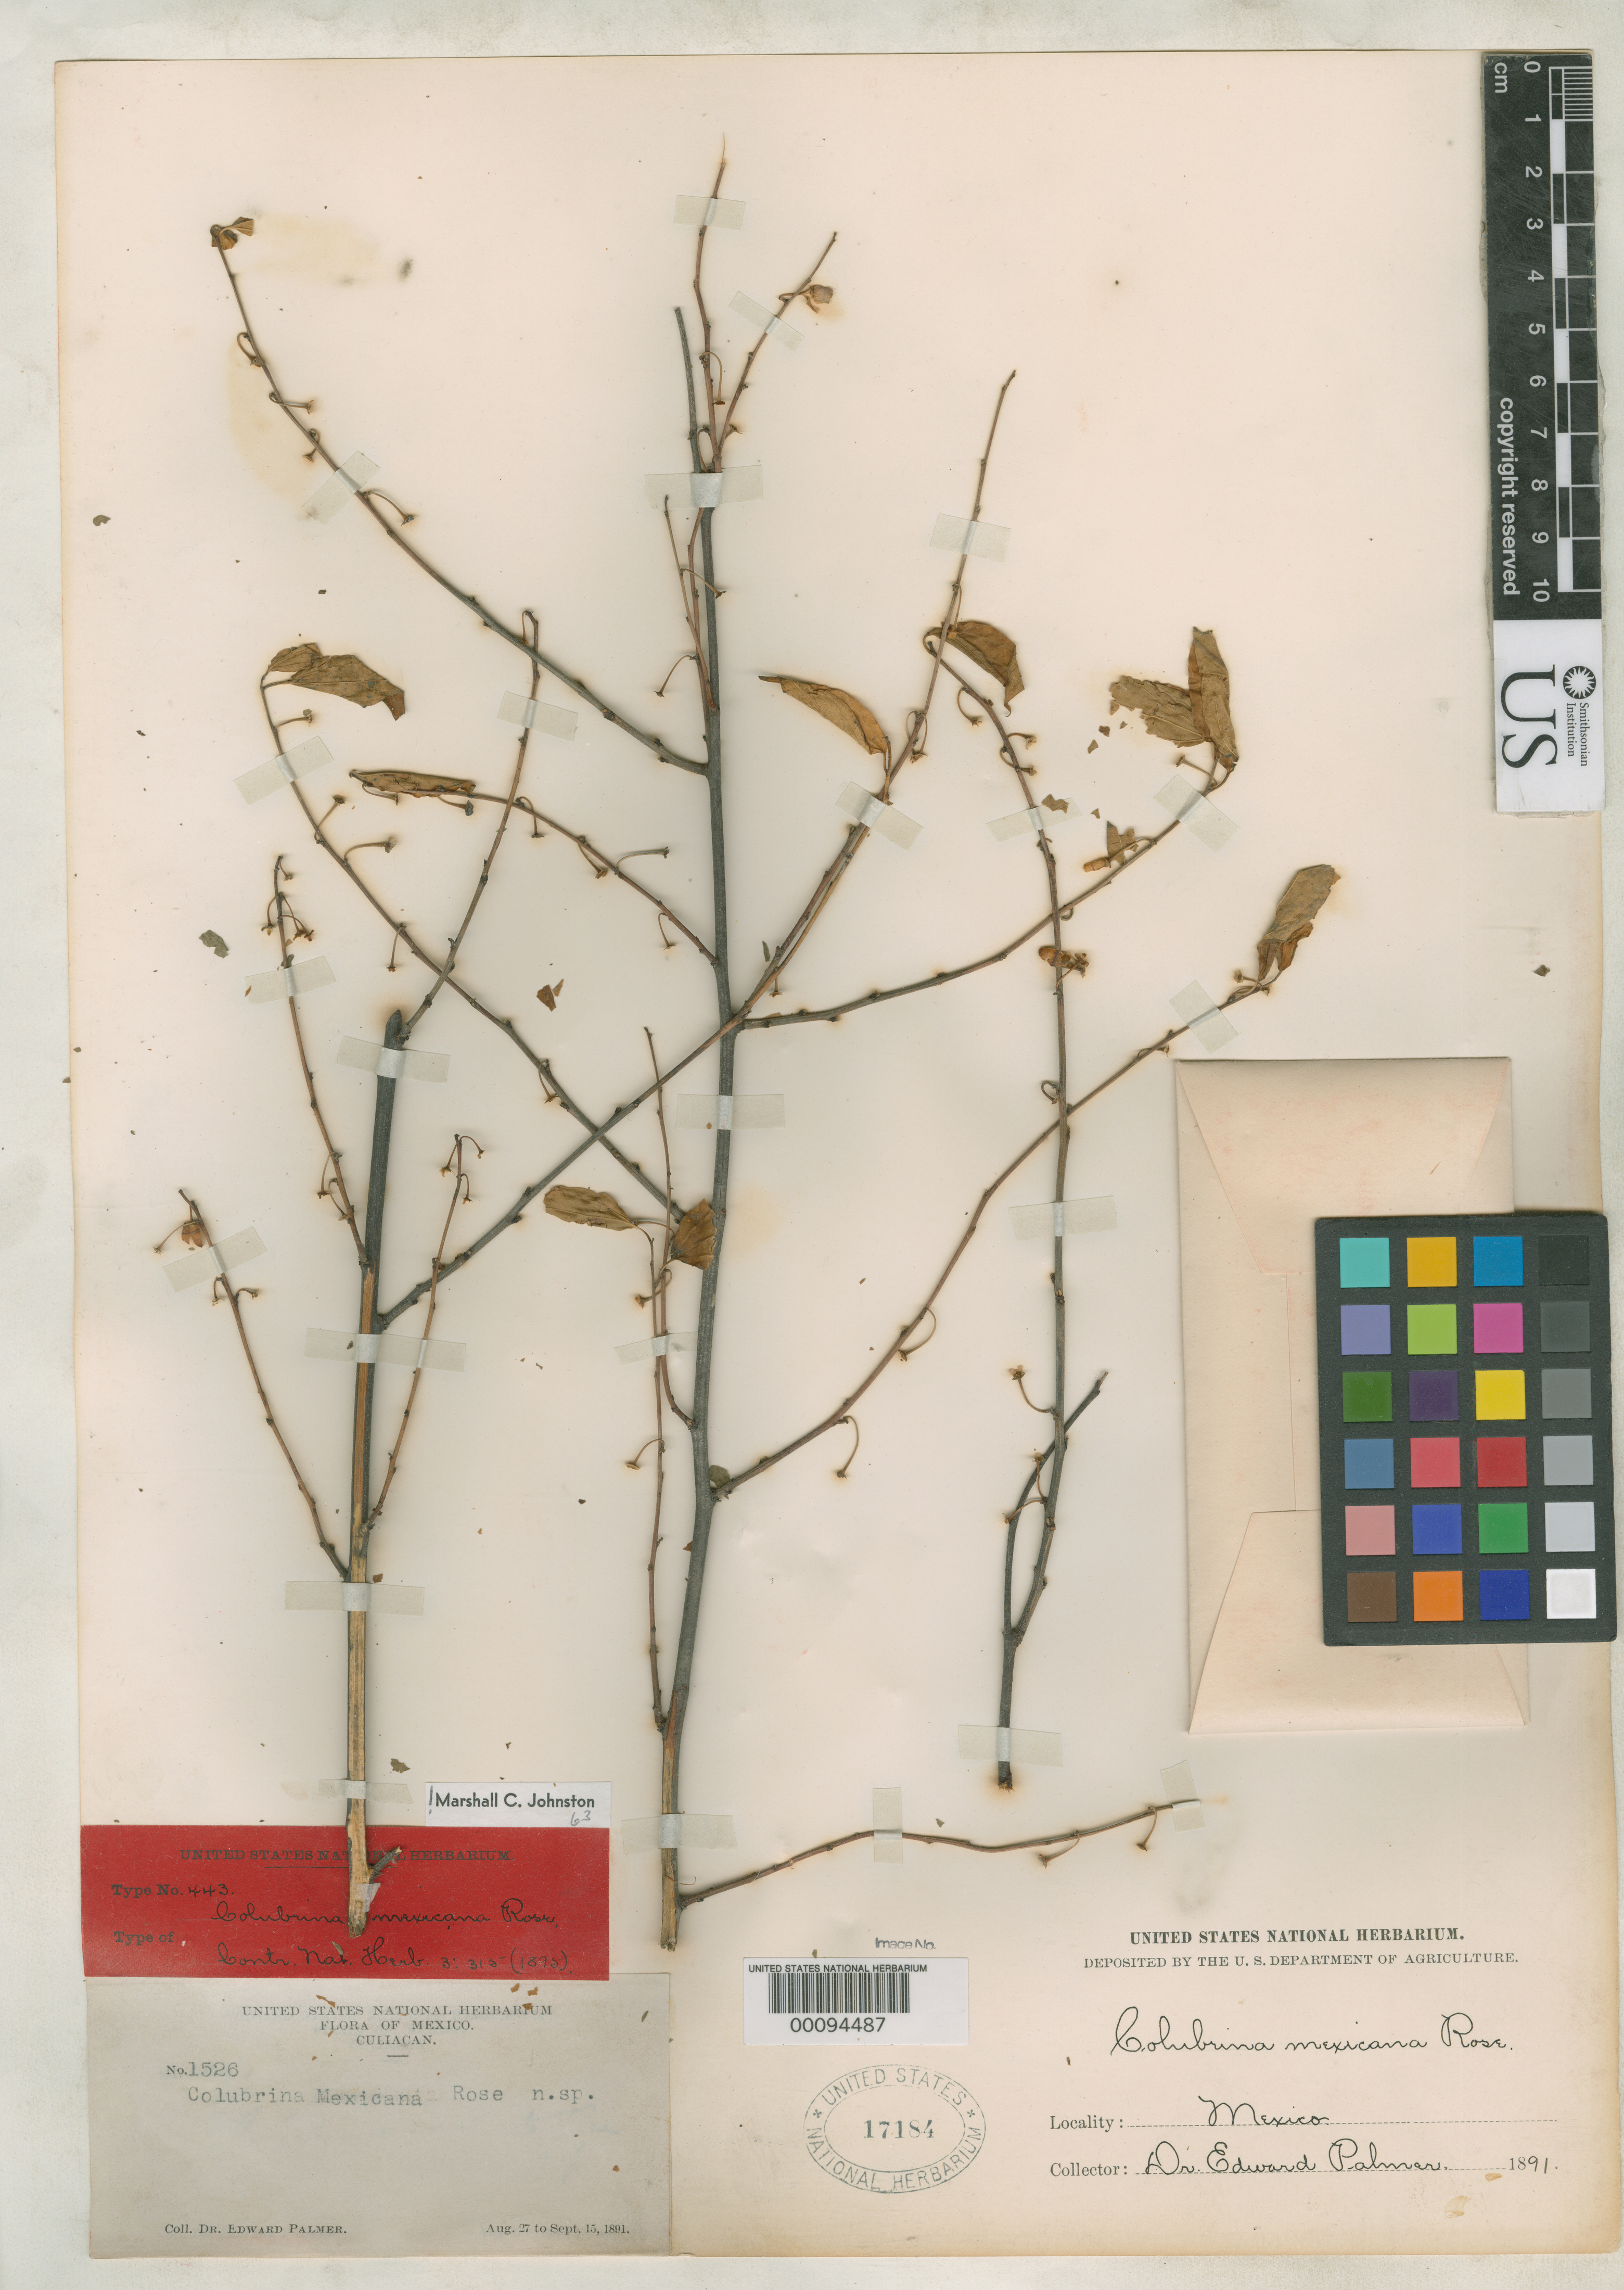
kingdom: Plantae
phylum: Tracheophyta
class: Magnoliopsida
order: Rosales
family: Rhamnaceae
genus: Colubrina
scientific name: Colubrina mexicana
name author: Rose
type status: Isotype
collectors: E. Palmer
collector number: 1526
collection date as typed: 27 Aug 1891 to 15 Sep 1891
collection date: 1891-08-27/1891-09-15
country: Mexico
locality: Culiacan.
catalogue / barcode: US 17184